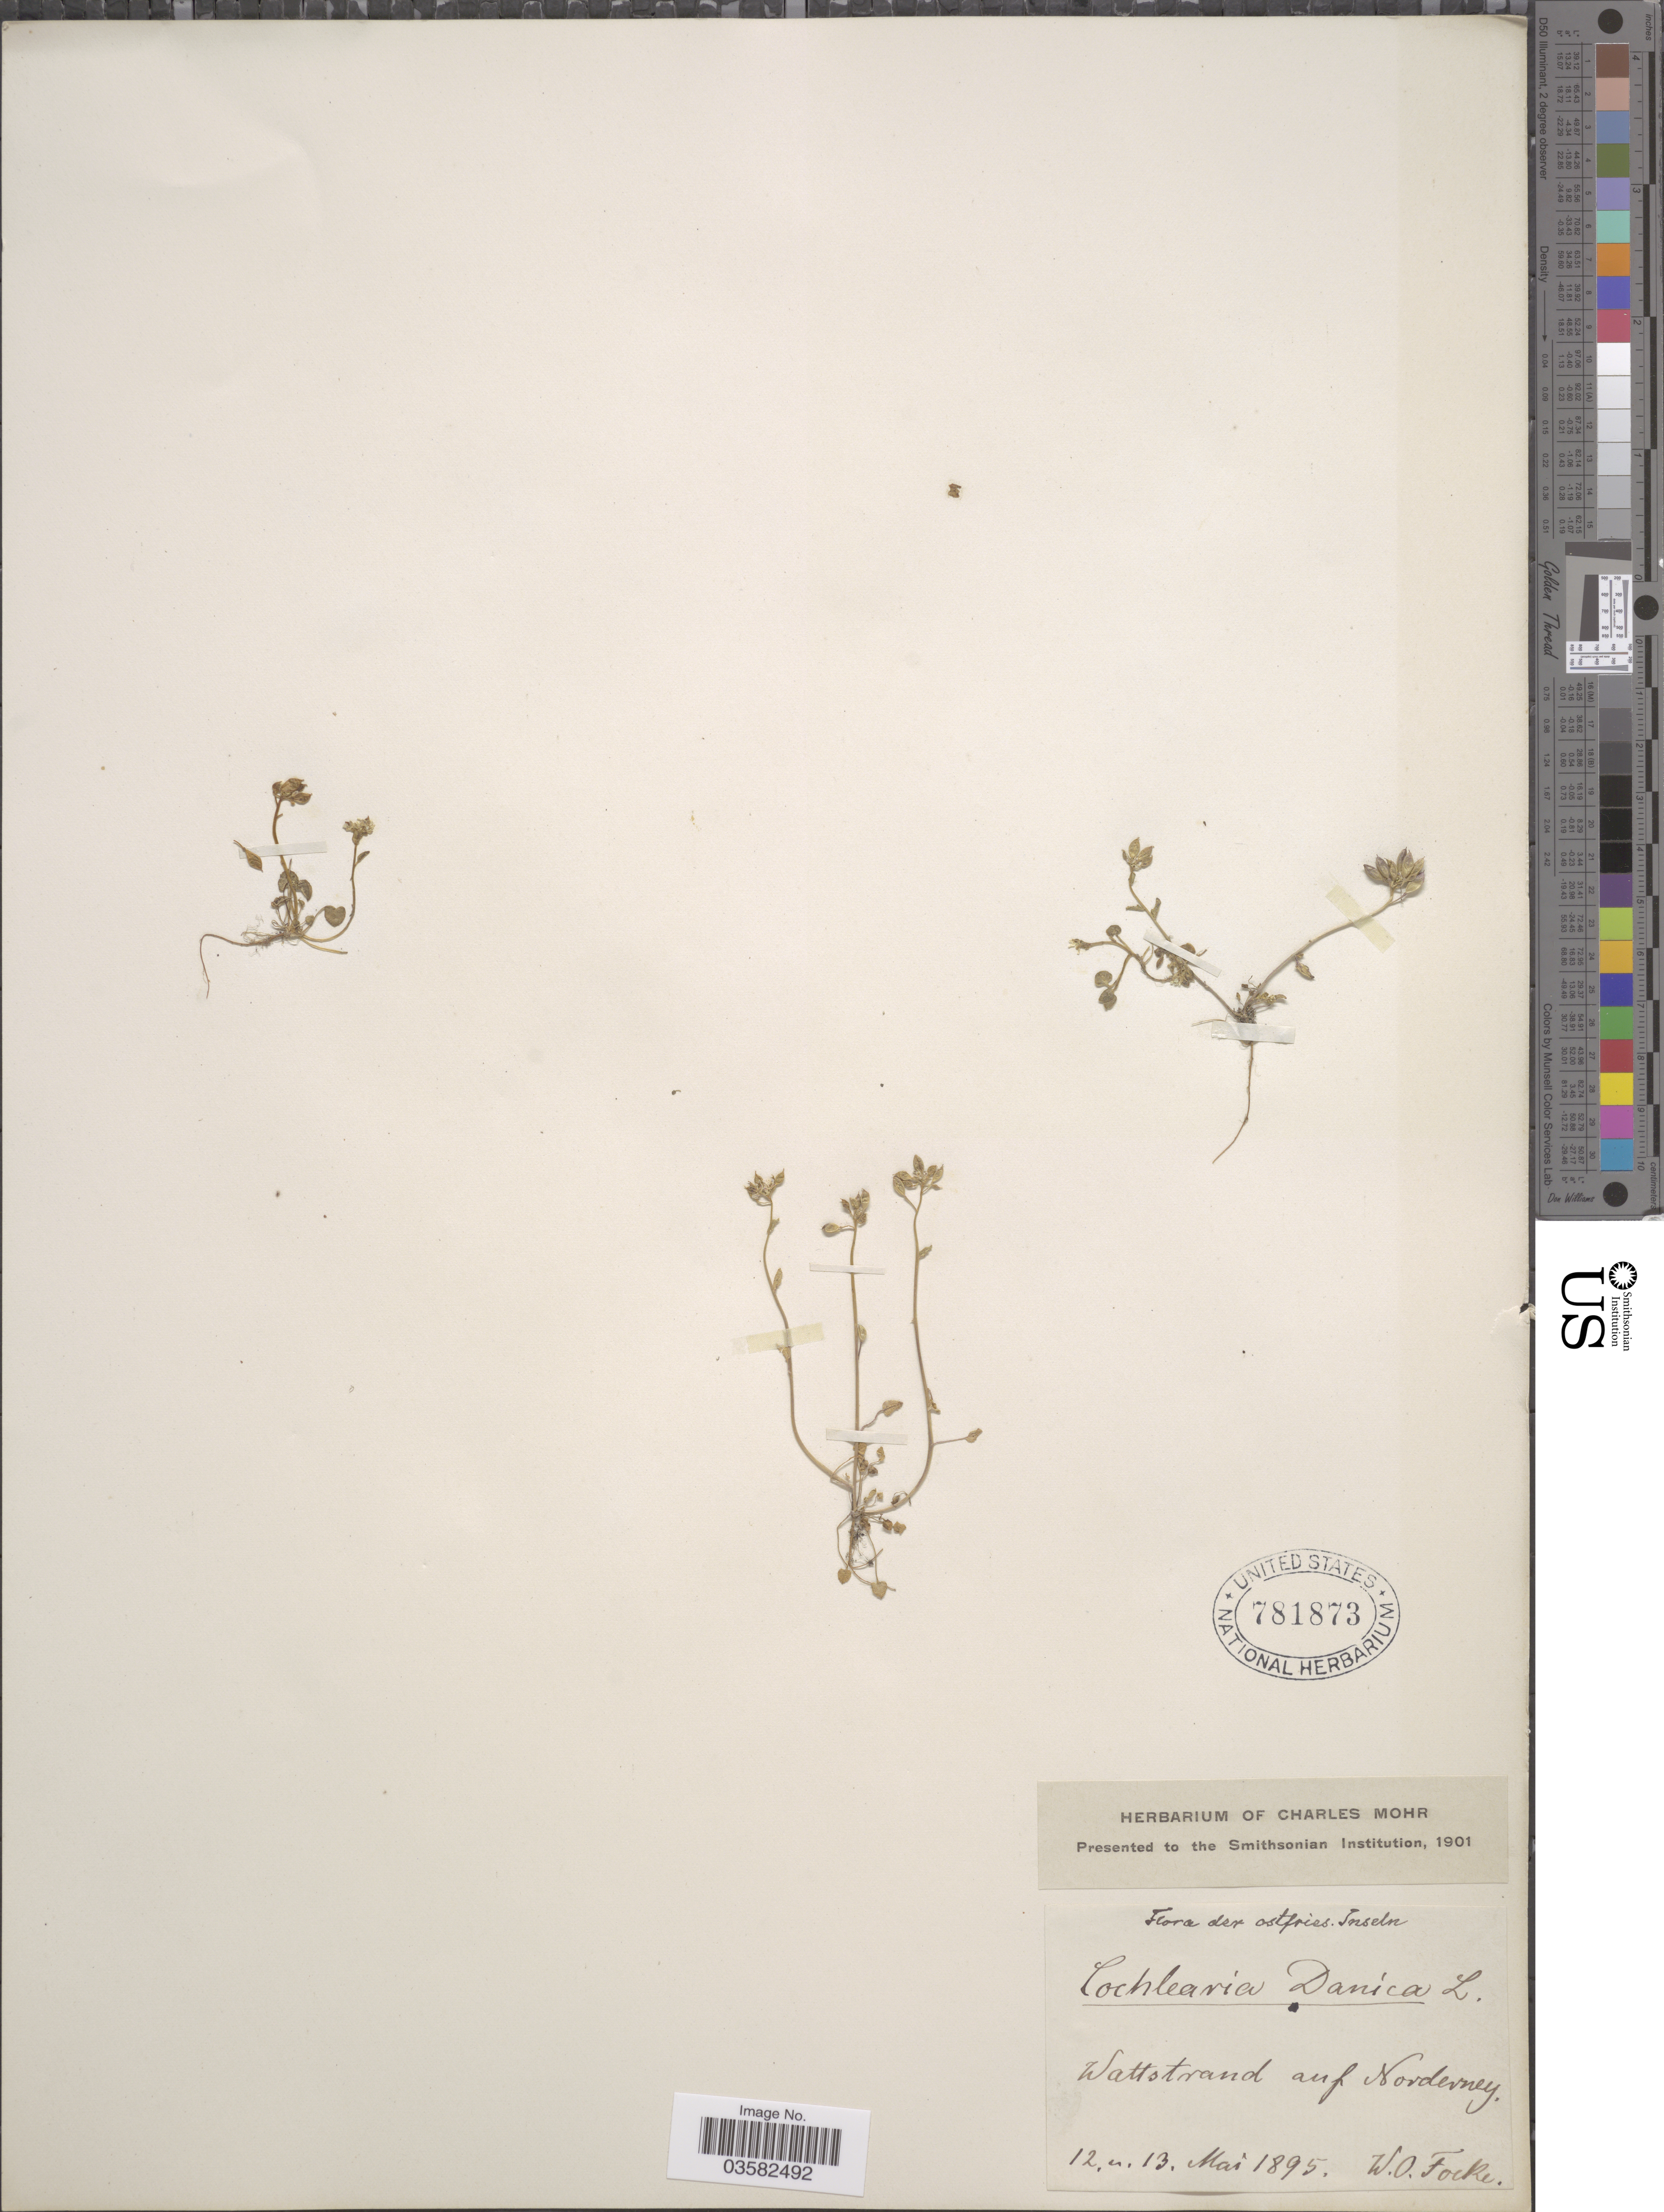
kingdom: Plantae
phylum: Tracheophyta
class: Magnoliopsida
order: Brassicales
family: Brassicaceae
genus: Cochlearia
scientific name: Cochlearia danica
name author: L.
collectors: W. O. Focke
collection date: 1895-05-12/1895-05-13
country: Denmark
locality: Ostfries. Inseln. Wattstrand auf Nordevney.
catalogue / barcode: US 781873